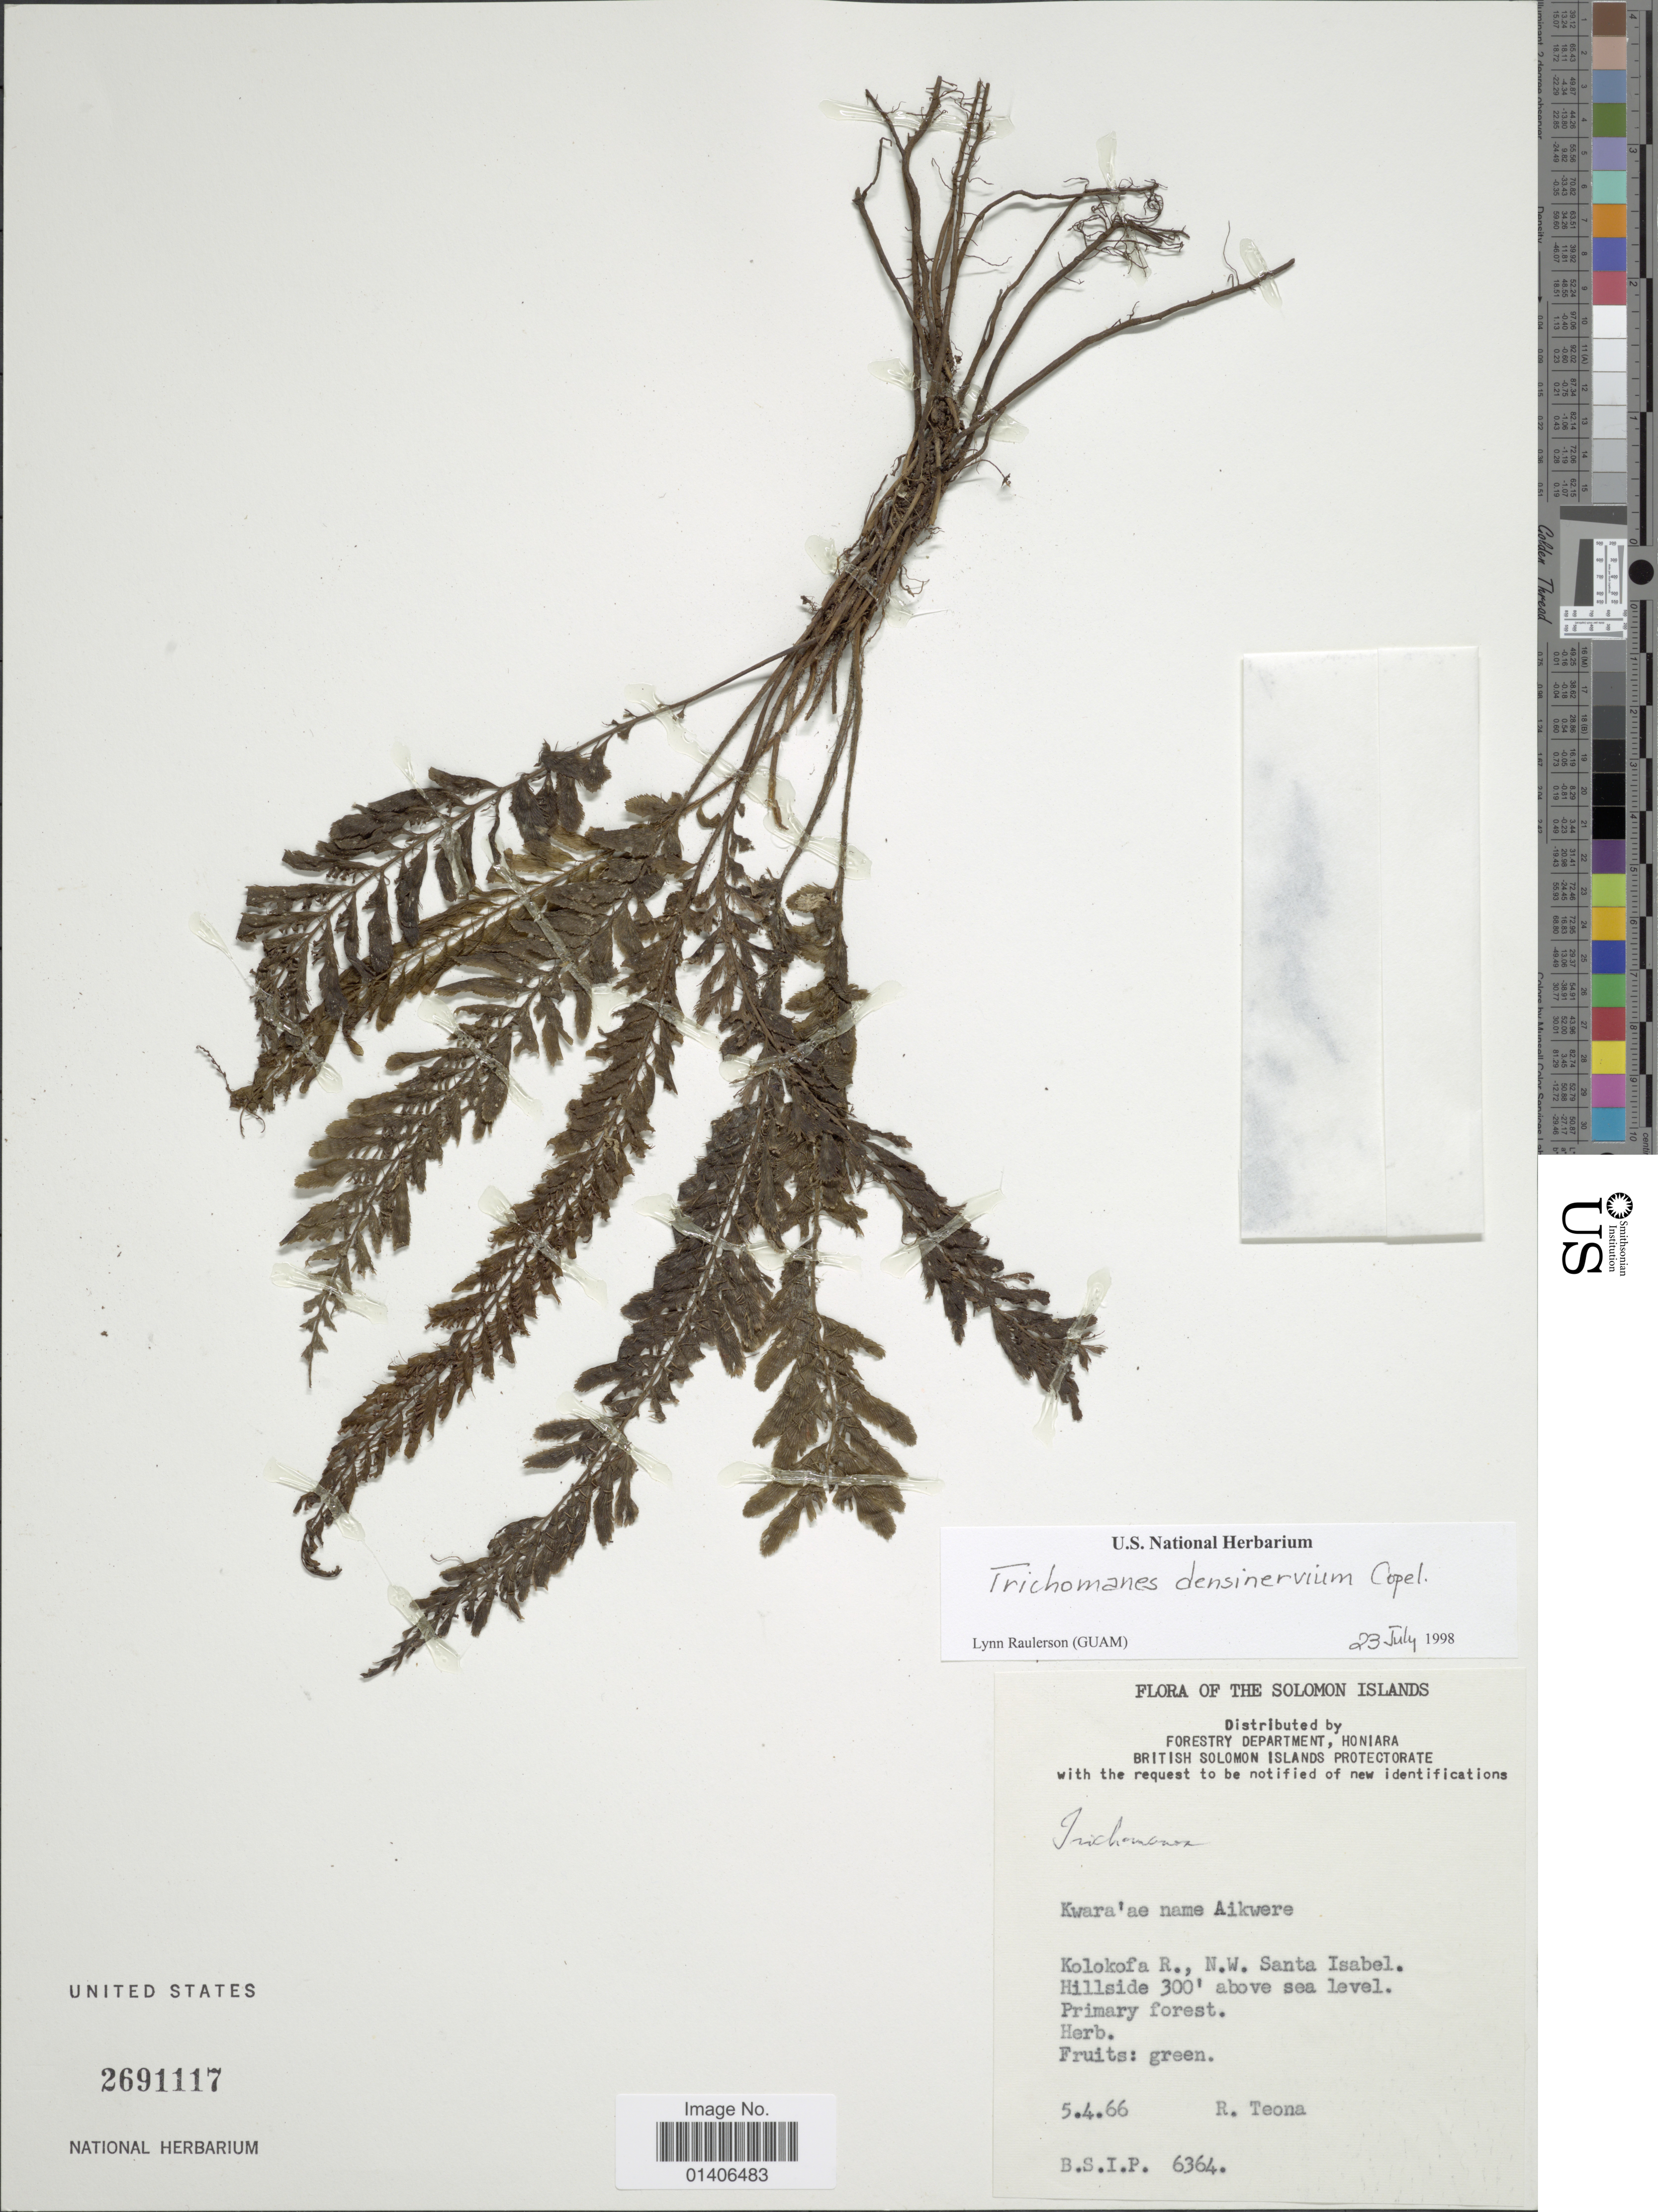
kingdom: Plantae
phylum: Tracheophyta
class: Polypodiopsida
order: Hymenophyllales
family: Hymenophyllaceae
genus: Cephalomanes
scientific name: Cephalomanes densinervium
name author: (Copel.) Copel.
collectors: R. Teona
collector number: B.S.I.P 6364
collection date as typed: Transcribed d/m/y: 5/4/66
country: Solomon Islands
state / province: Solomon Islands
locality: Kolokafa R., N.W. Santa Isabel, Hillside, above sea level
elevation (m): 91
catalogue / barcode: US 2691117